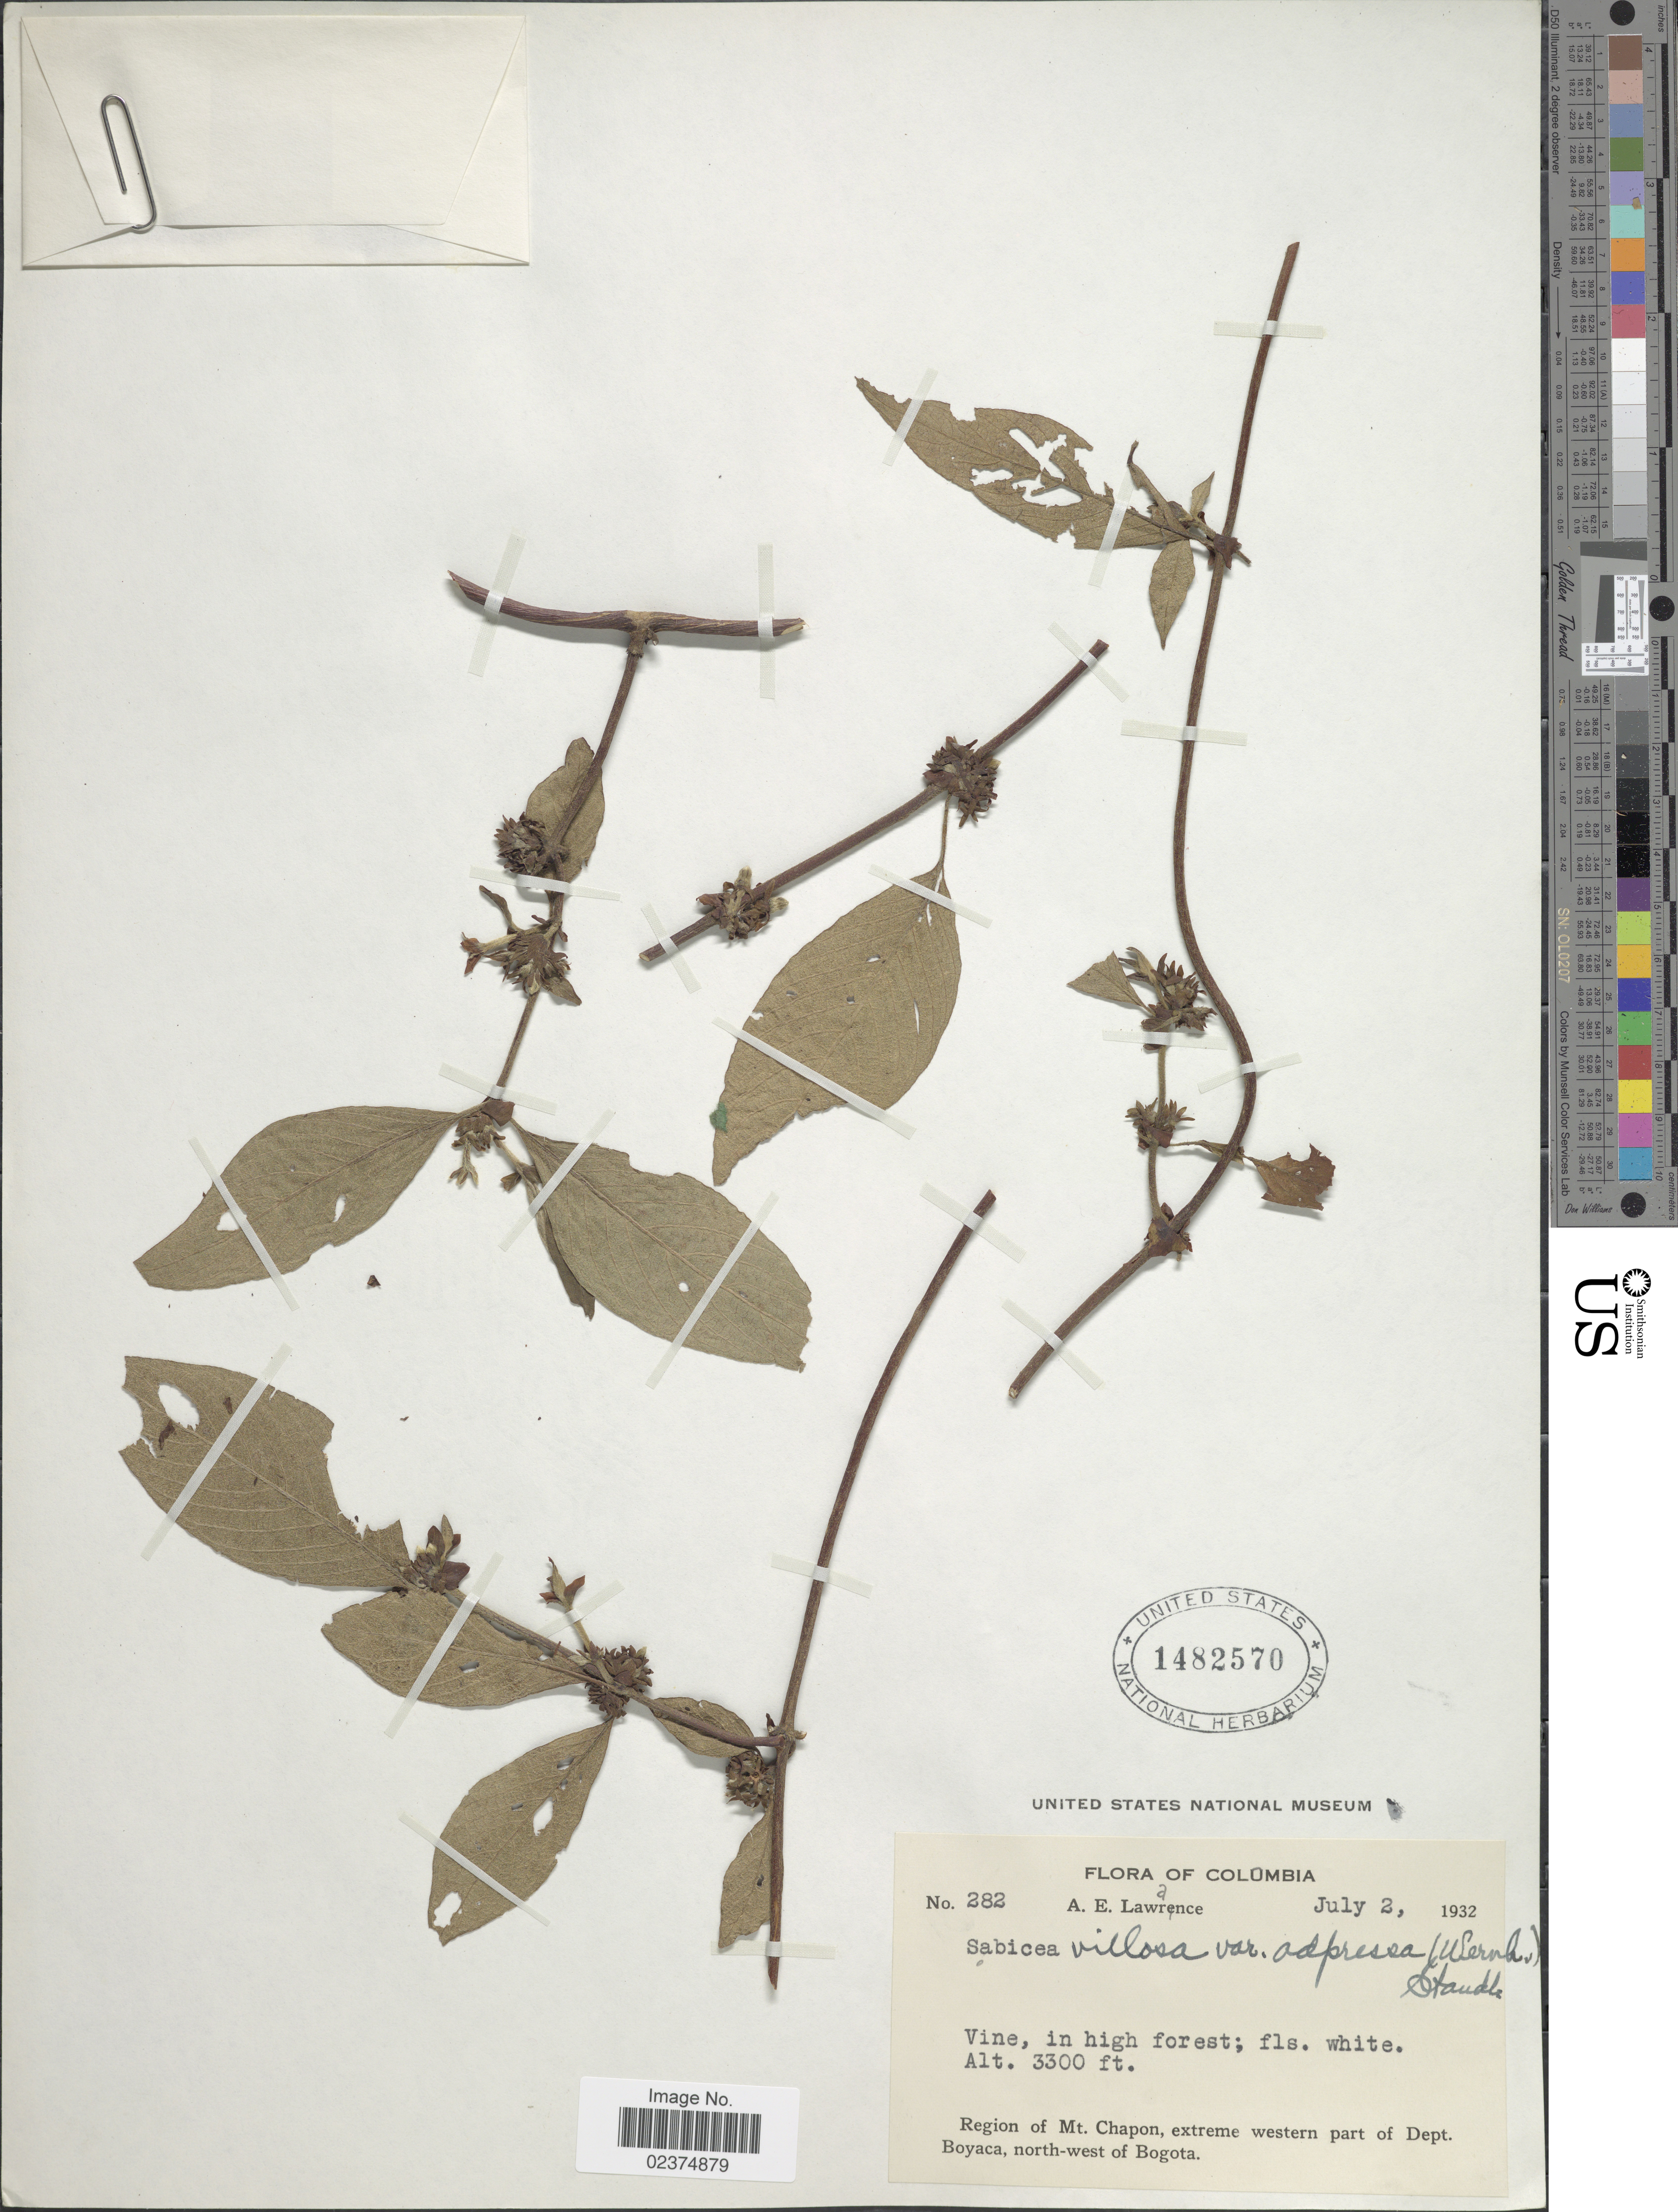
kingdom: Plantae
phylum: Tracheophyta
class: Magnoliopsida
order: Gentianales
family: Rubiaceae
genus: Sabicea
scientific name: Sabicea villosa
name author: Willd. ex Roem. & Schult.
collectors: A. Lawrance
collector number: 282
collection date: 1932-07-02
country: Colombia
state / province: Boyacá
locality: Region of Mt. Chapon, extreme western part of Dept. Boyaca, north-west of Bogota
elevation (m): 1006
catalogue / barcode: US 1482570